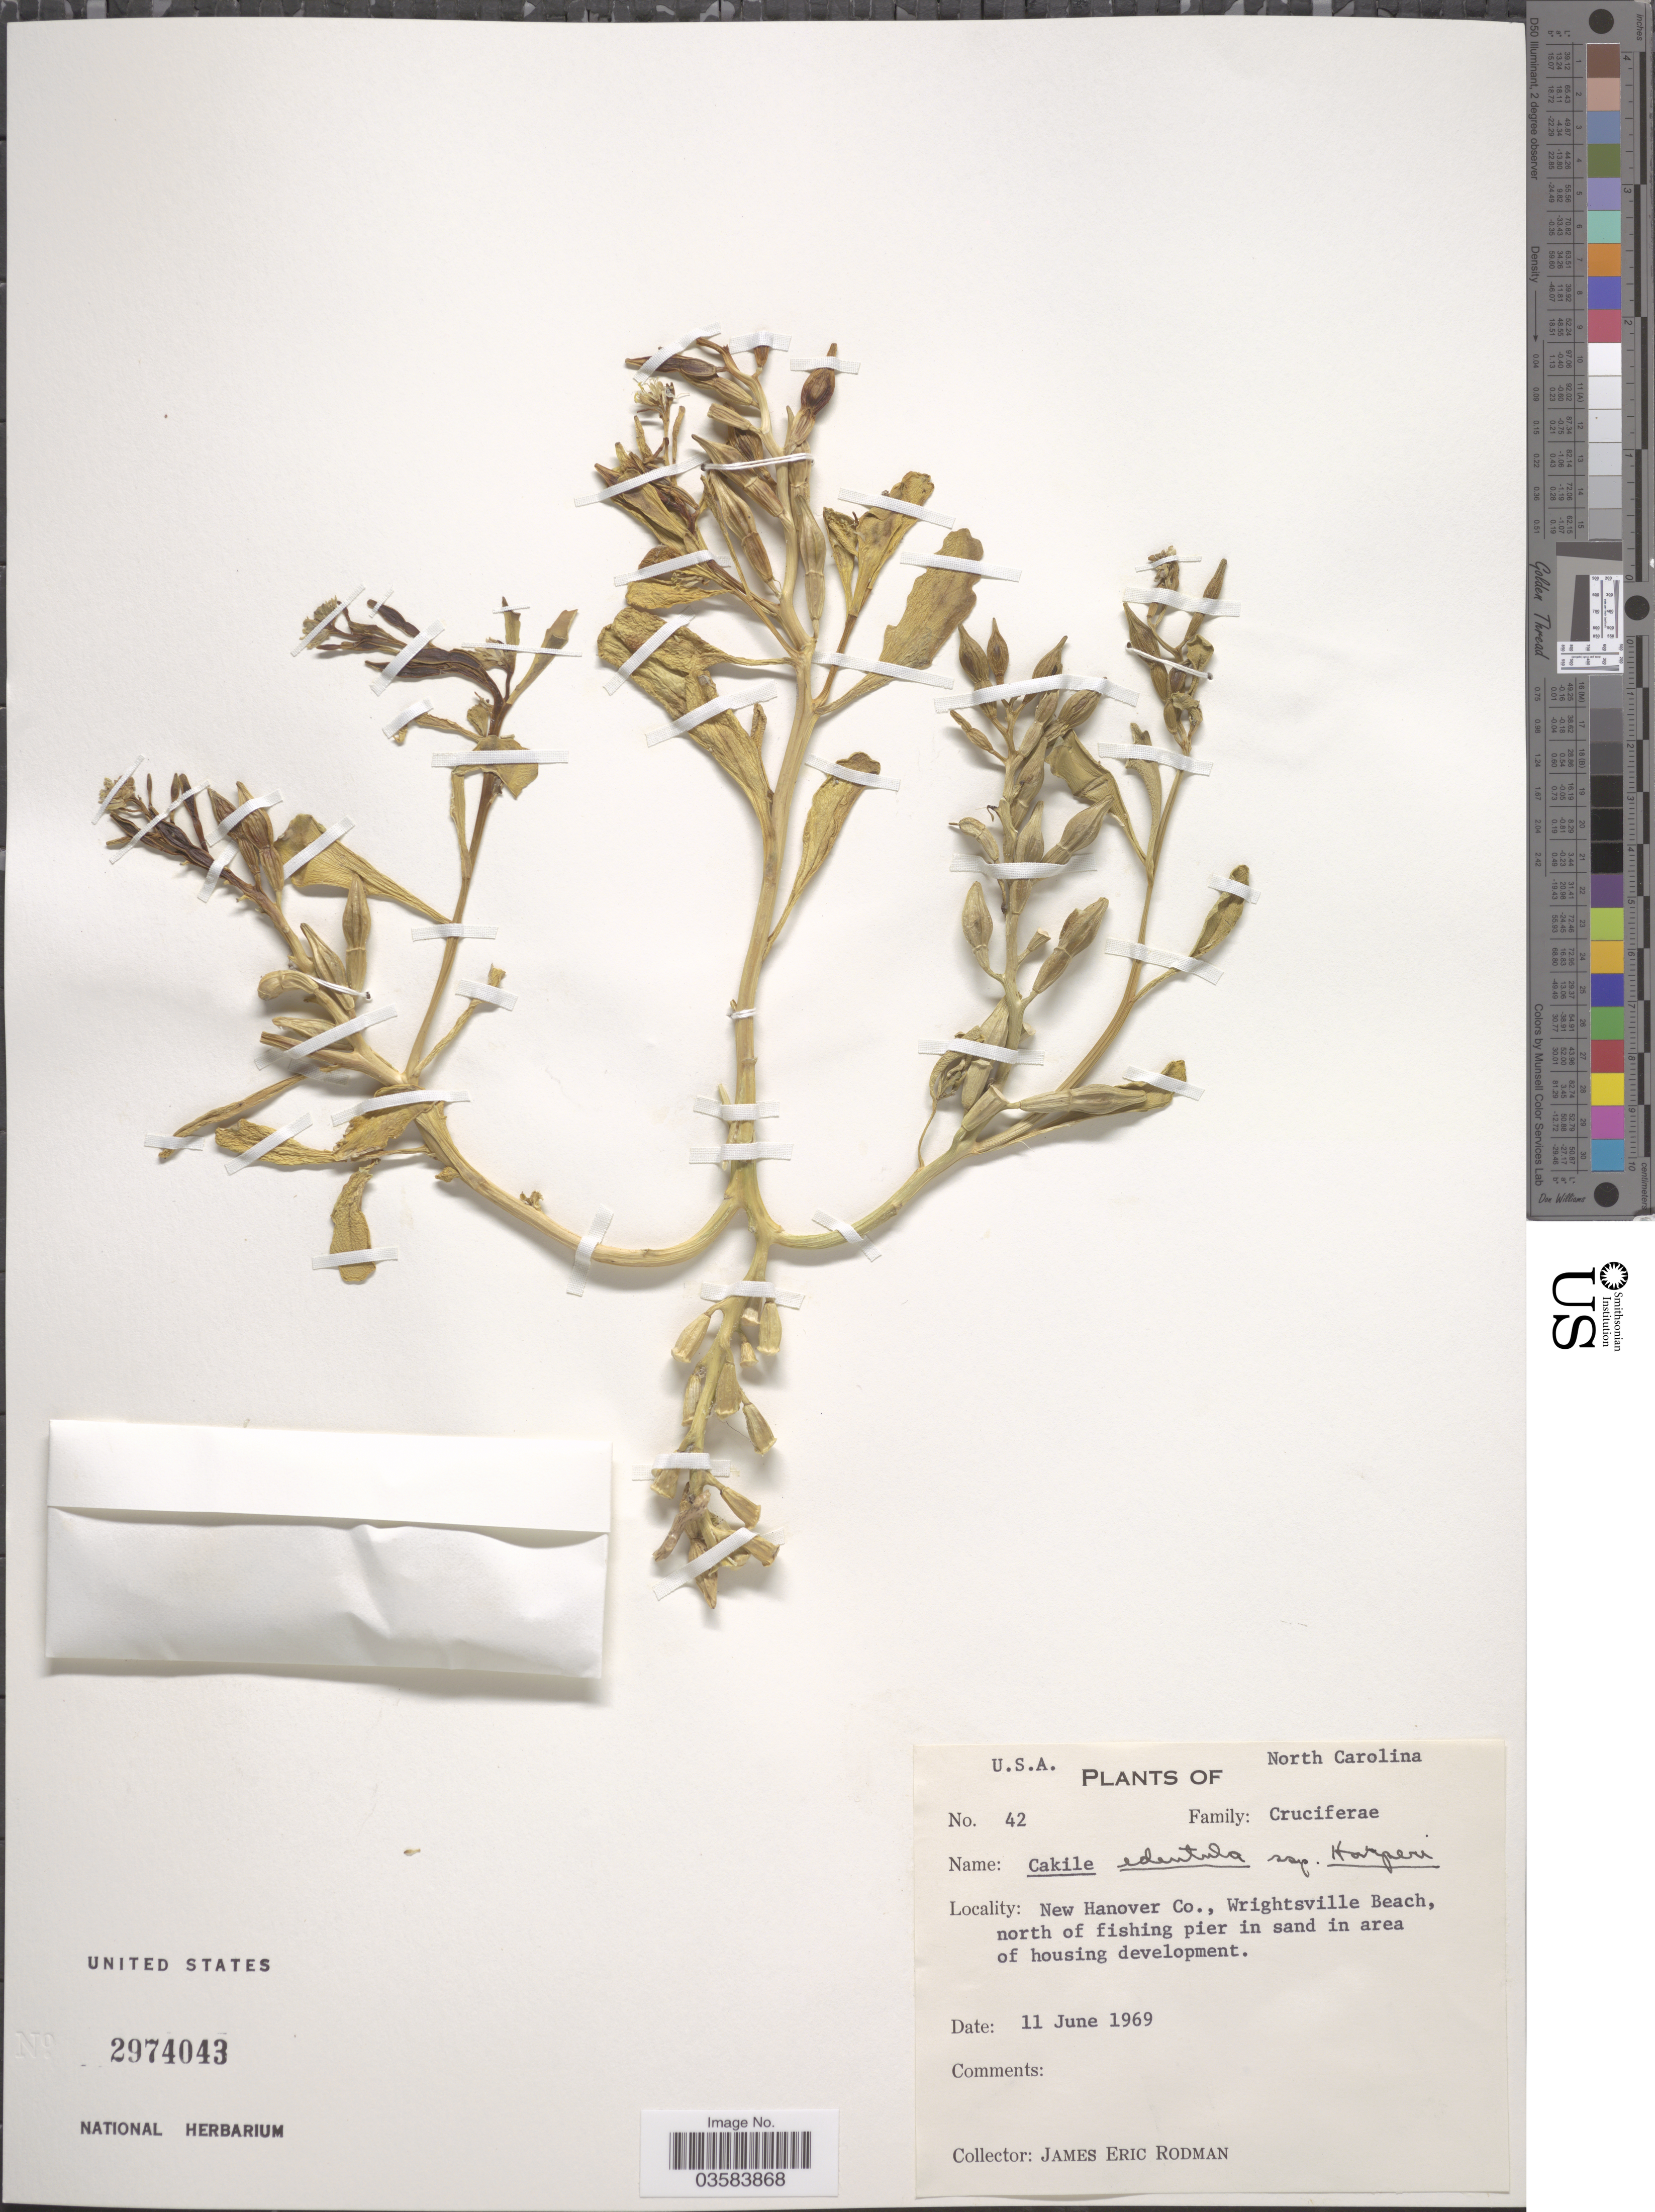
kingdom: Plantae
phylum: Tracheophyta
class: Magnoliopsida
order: Brassicales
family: Brassicaceae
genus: Cakile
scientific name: Cakile edentula subsp. harperi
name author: (Small) Rodman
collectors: J. Rodman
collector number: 42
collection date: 1969-06-11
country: United States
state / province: North Carolina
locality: New Hanover Co., Wrightsville Beach, north of fishing pier in sand in area of housing development.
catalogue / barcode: US 2974043